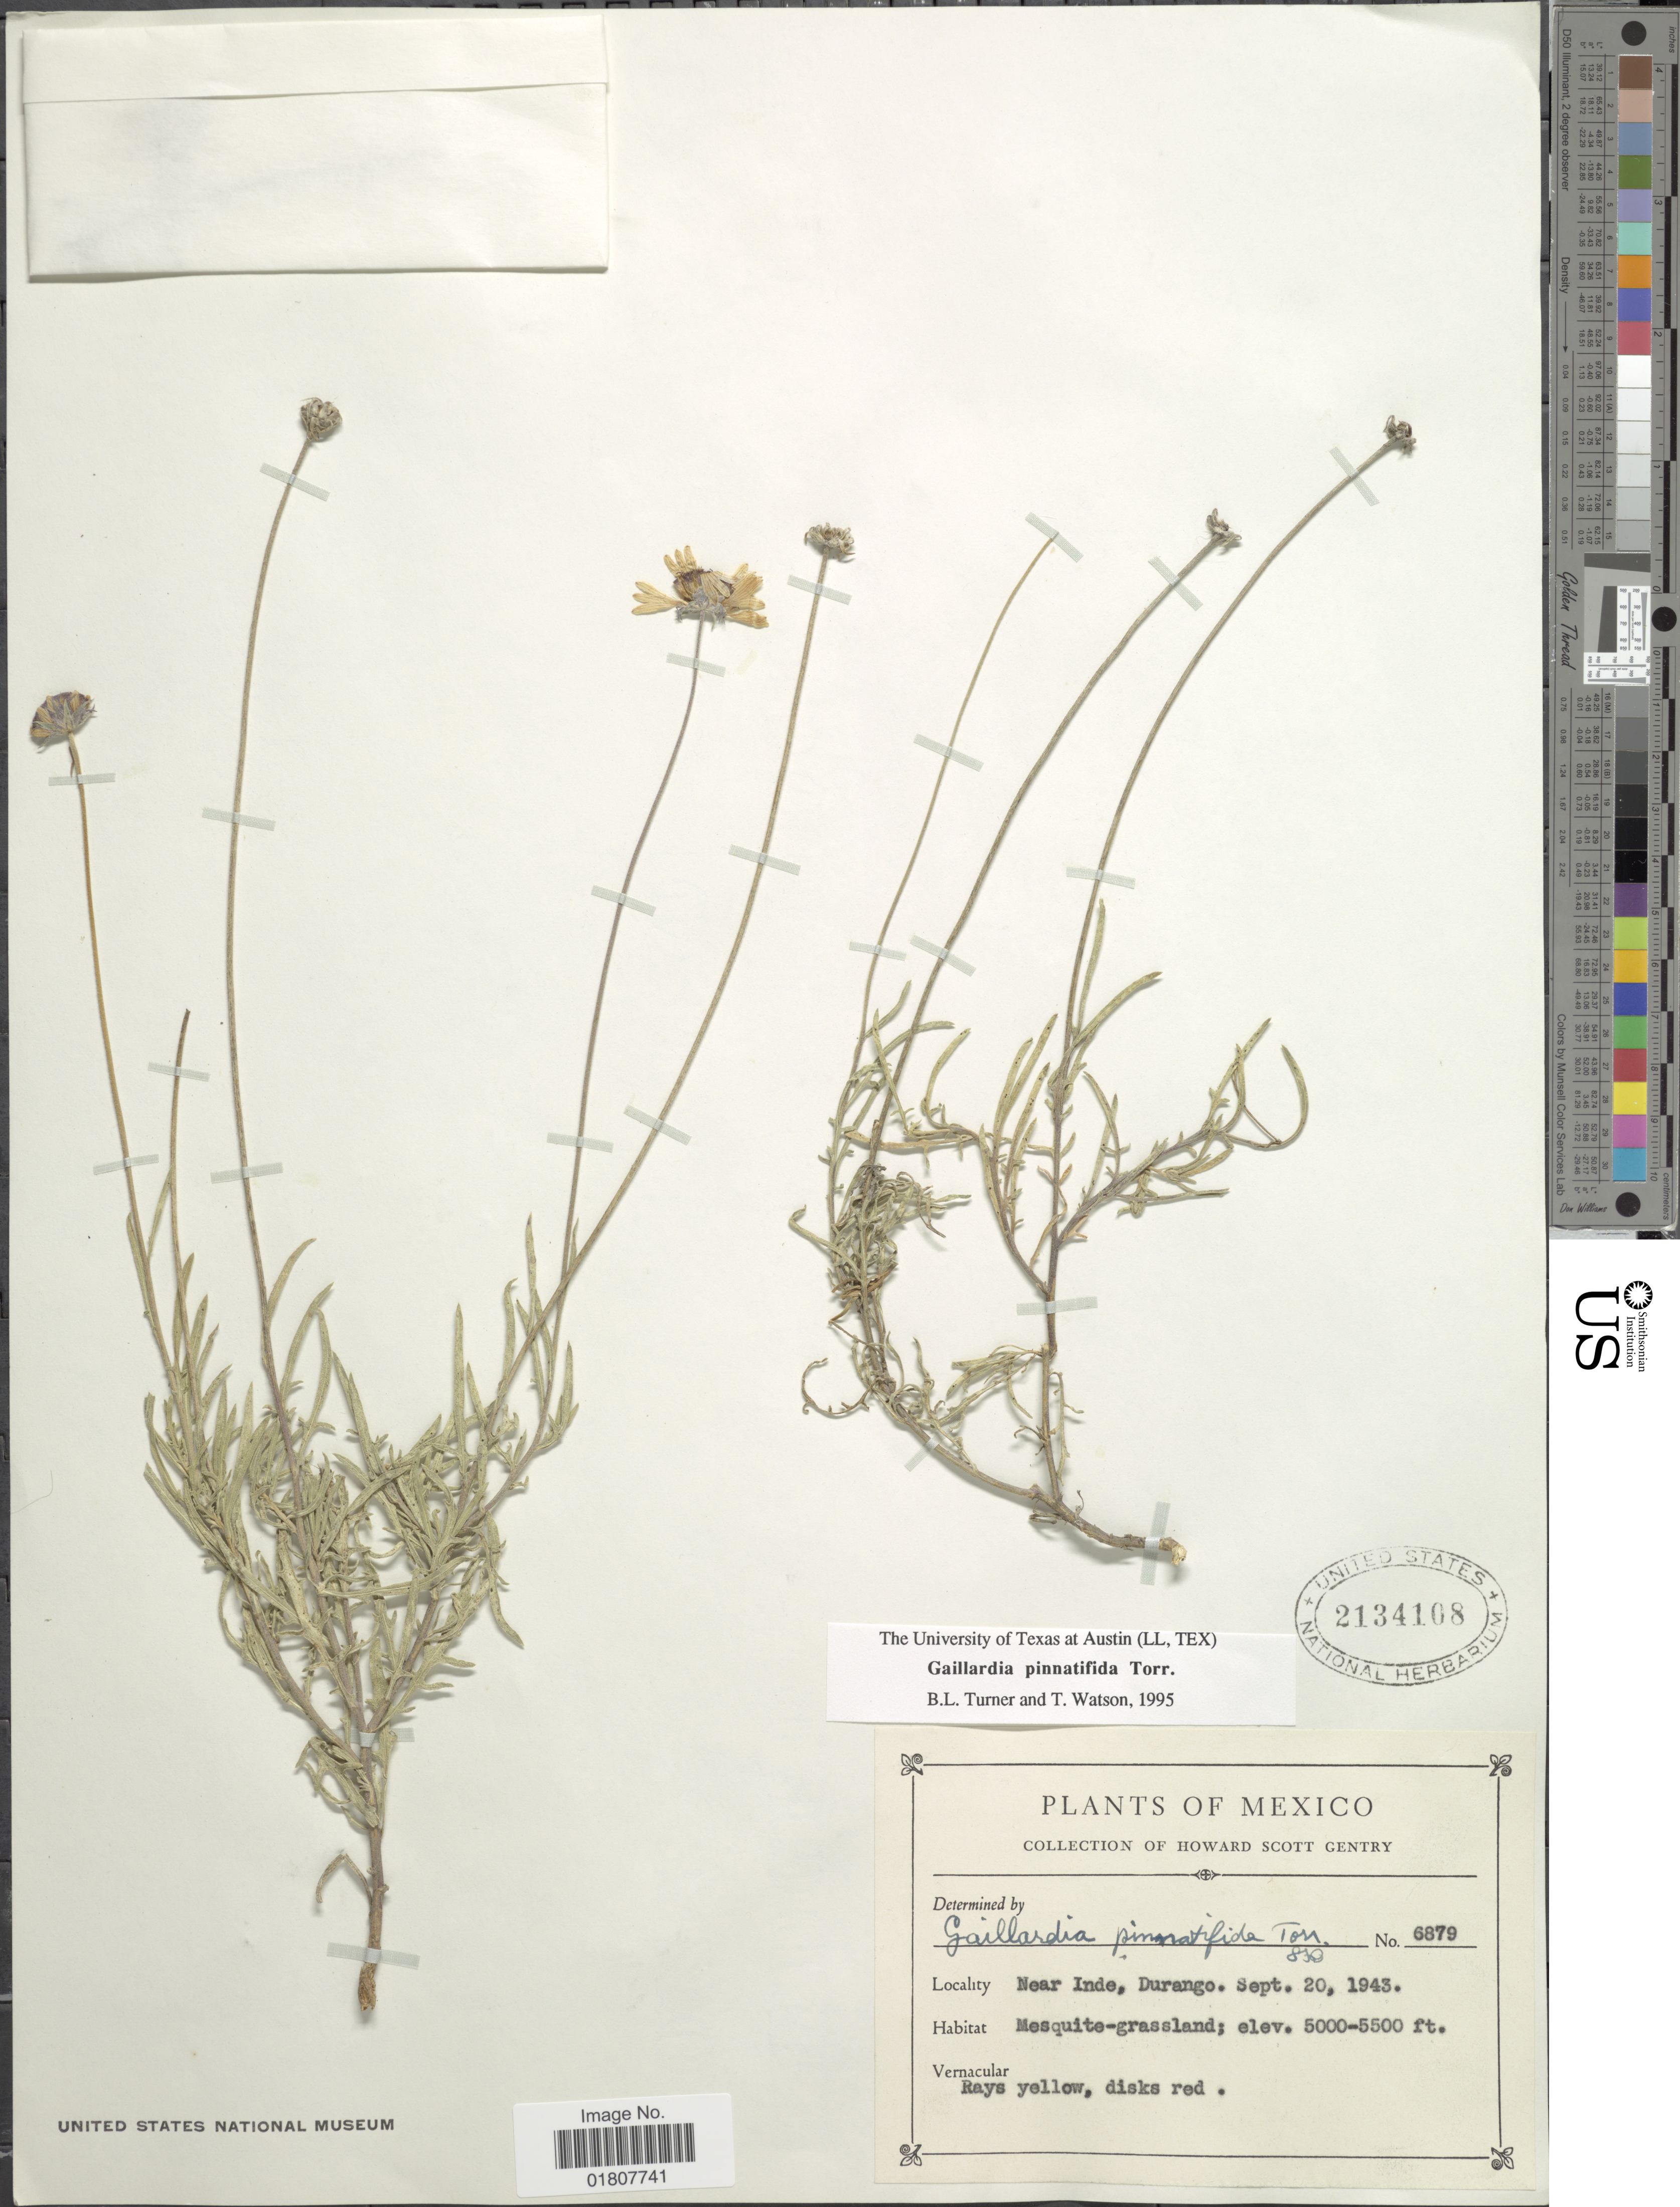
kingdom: Plantae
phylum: Tracheophyta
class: Magnoliopsida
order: Asterales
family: Asteraceae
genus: Gaillardia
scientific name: Gaillardia pinnatifida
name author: Torr.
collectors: H. S. Gentry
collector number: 6879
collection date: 1943-09-20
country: Mexico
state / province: Durango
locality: Near Inde, Durango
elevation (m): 1524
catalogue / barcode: US 2134108